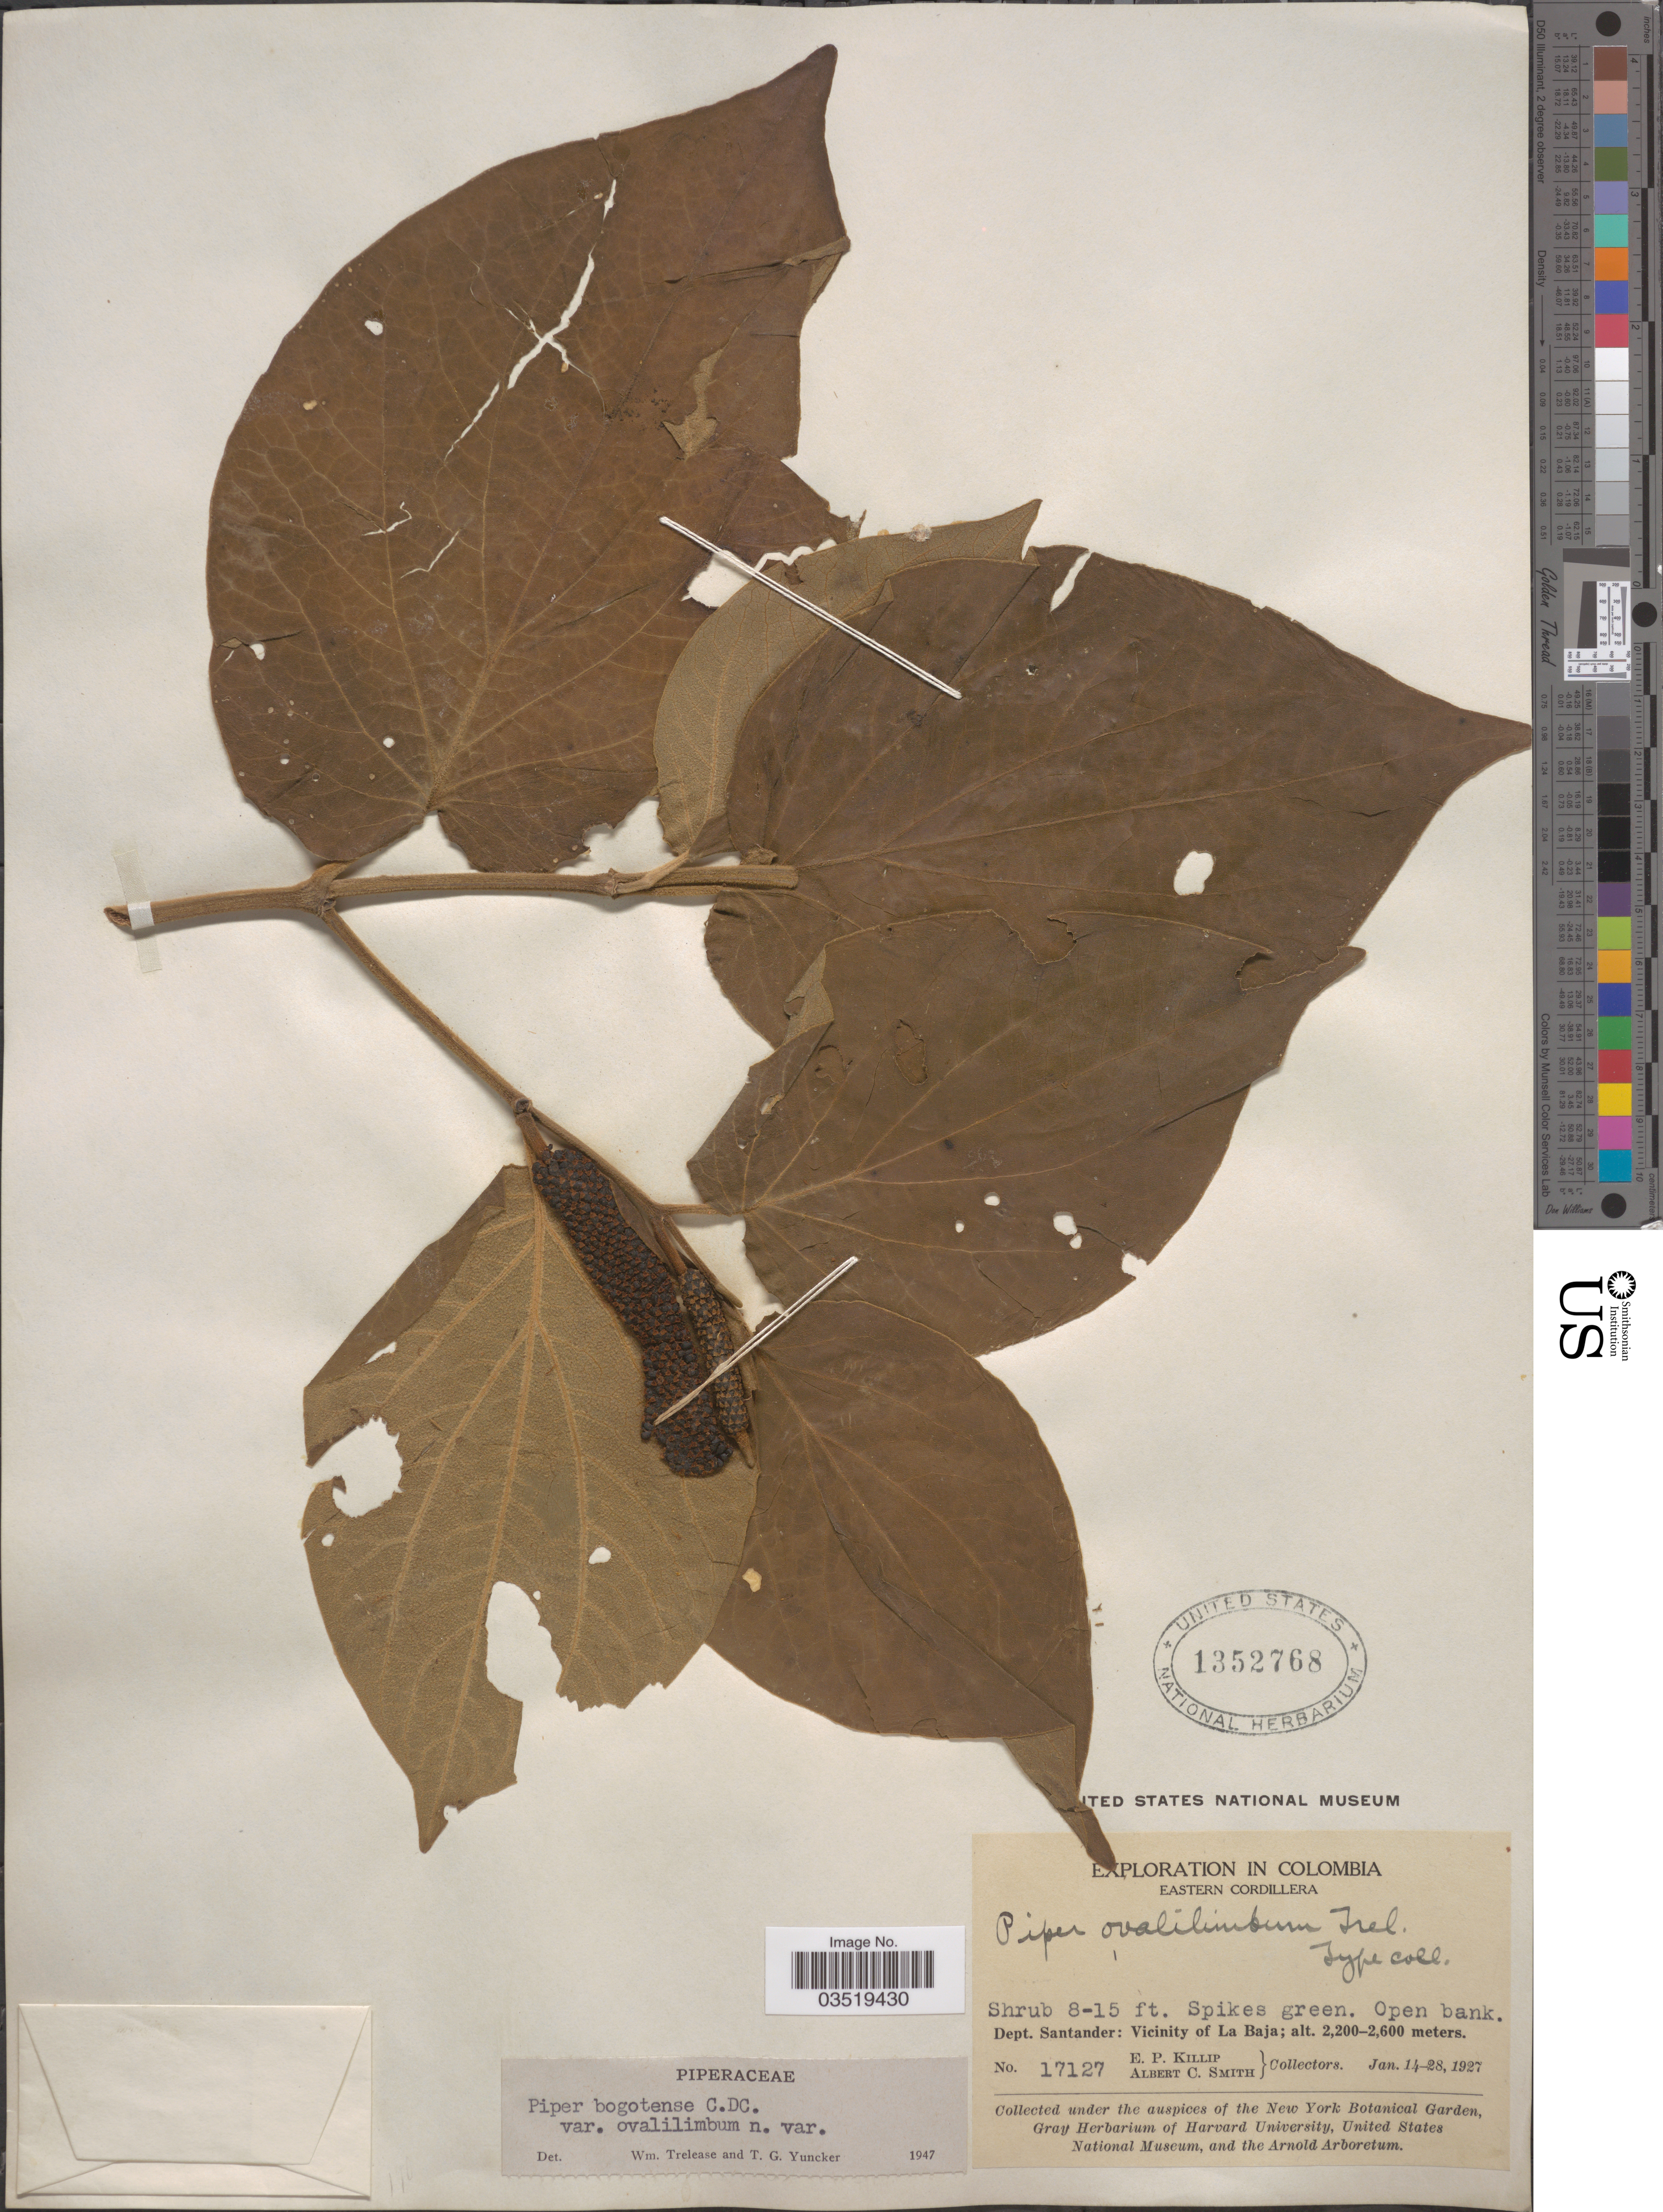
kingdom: Plantae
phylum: Tracheophyta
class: Magnoliopsida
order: Piperales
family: Piperaceae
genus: Piper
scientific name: Piper bogotense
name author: C. DC.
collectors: E. P. Killip & A. C. Smith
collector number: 17127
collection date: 1927-01-14/1927-01-28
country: Colombia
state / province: Santander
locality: Eastern Cordillera. Dept. Santander: Vicinity of La Baja.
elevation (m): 2200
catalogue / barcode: US 1352768